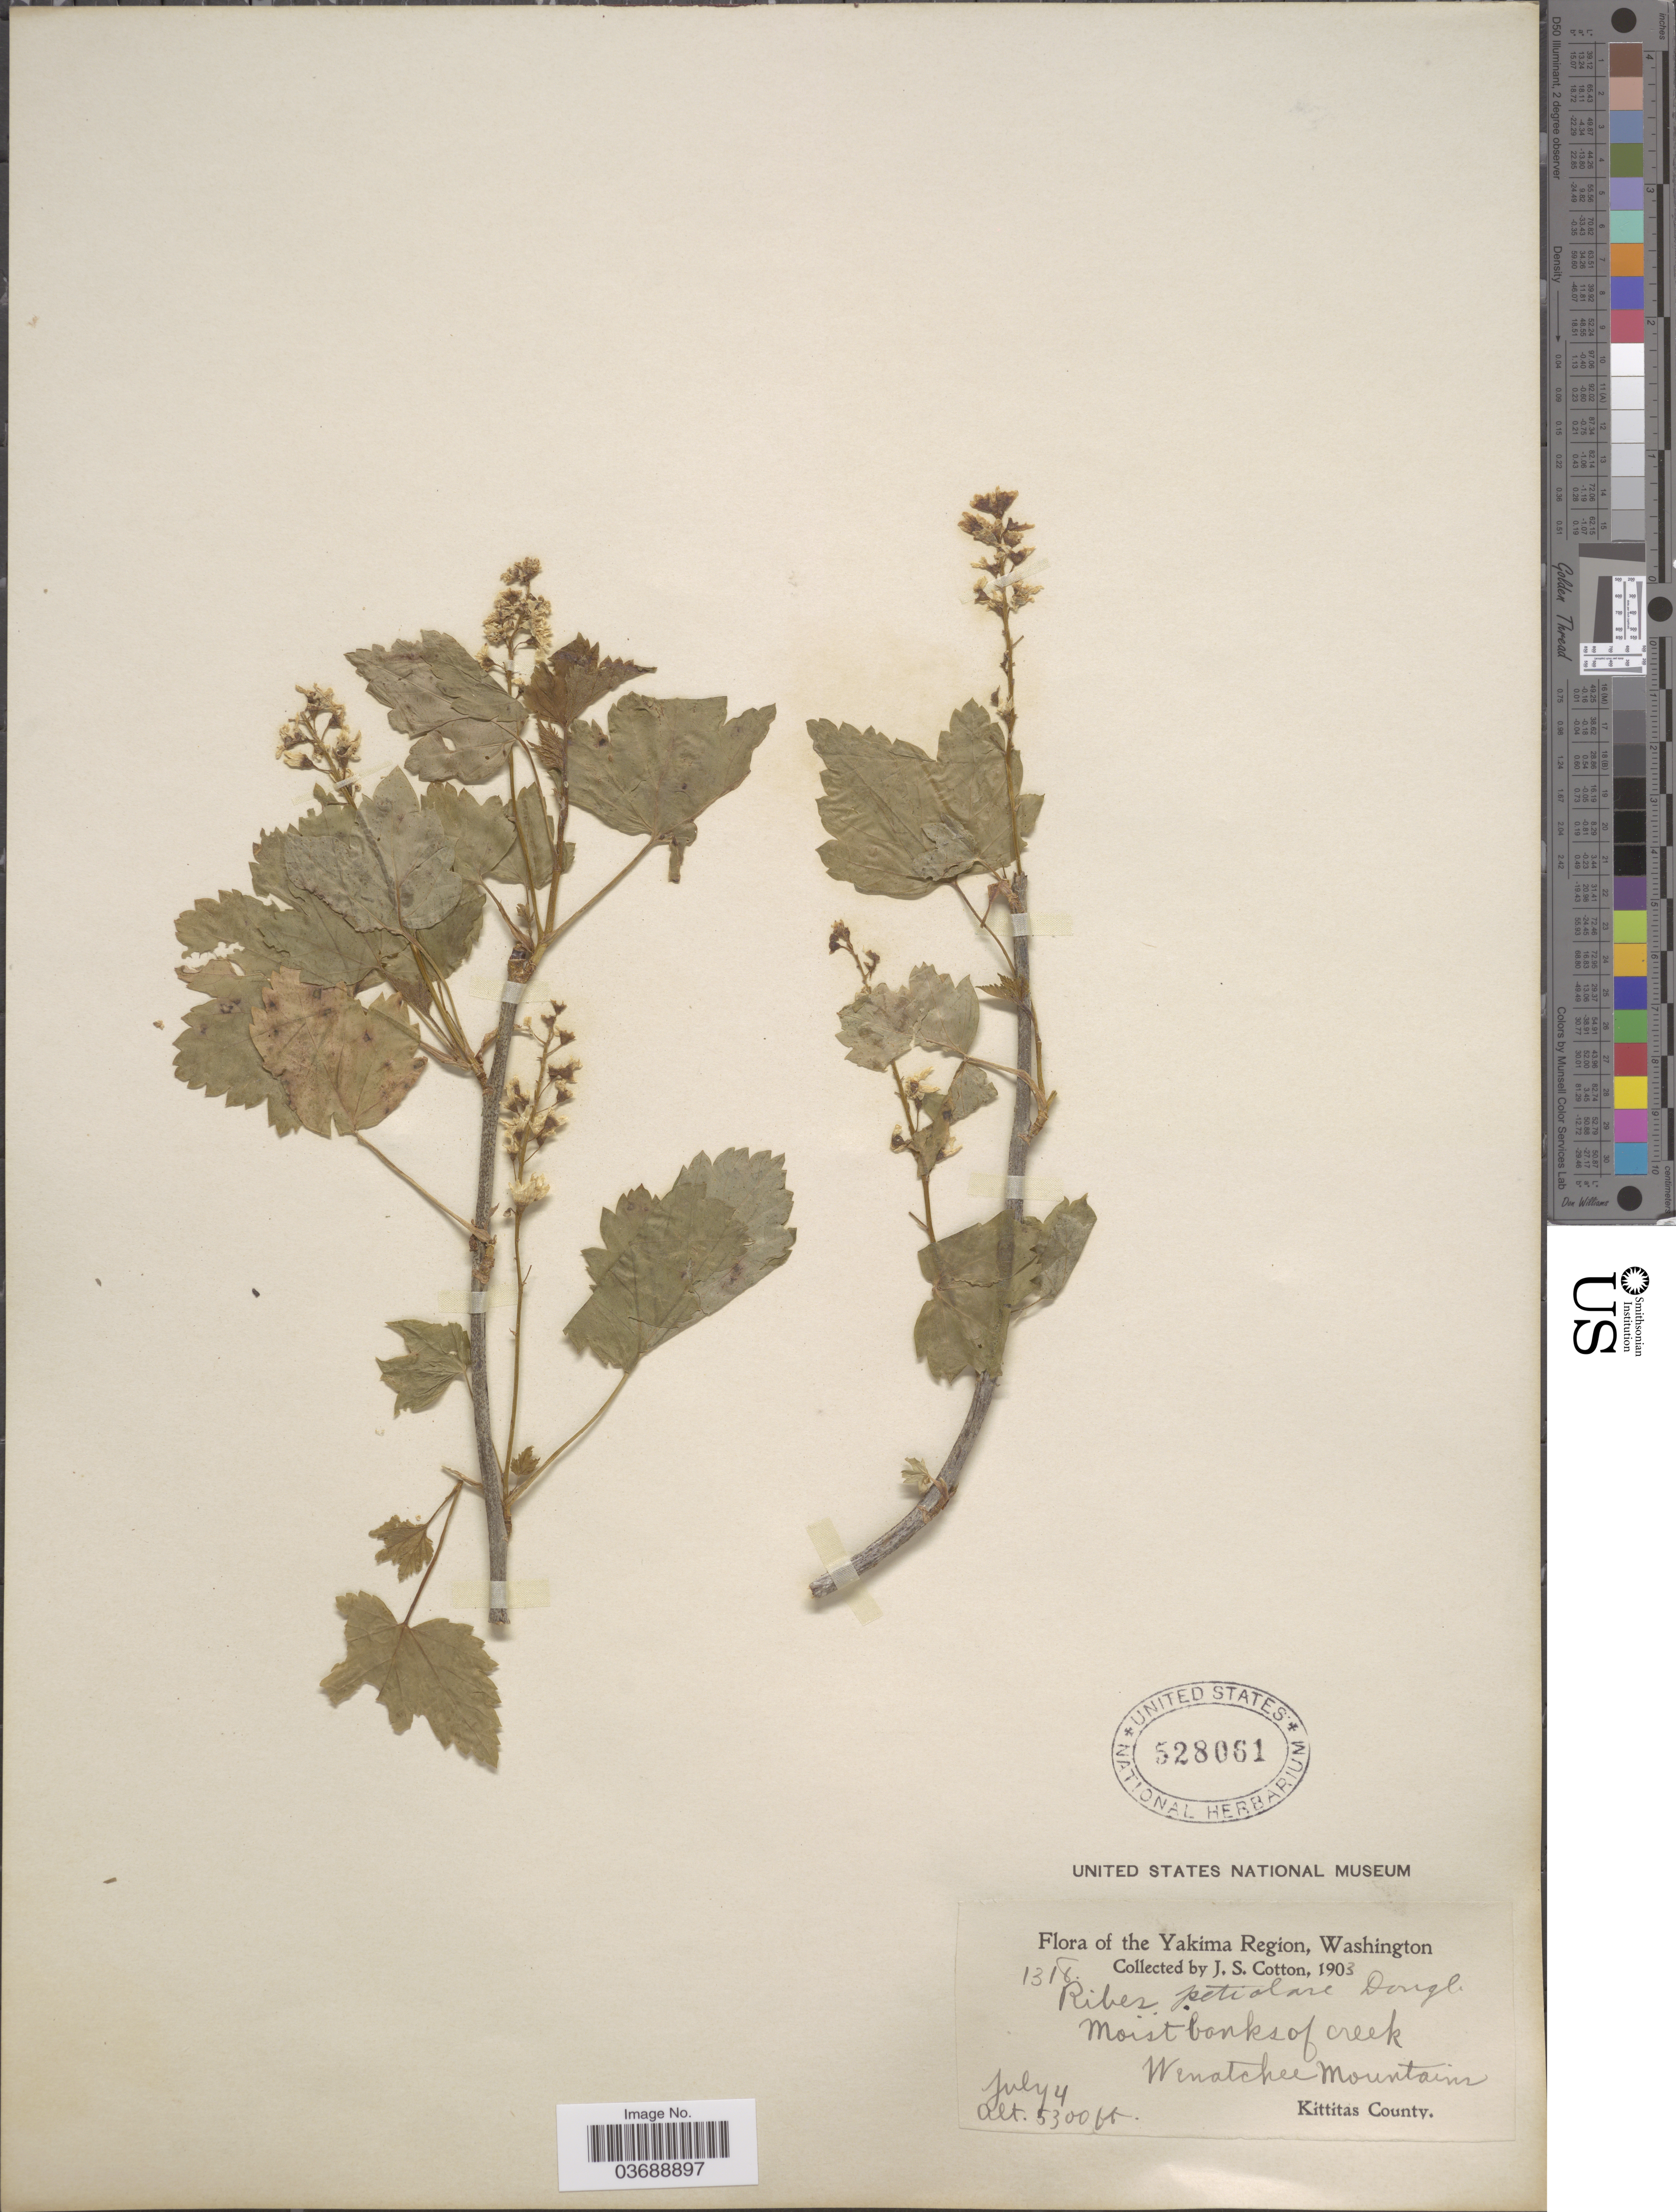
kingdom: Plantae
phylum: Tracheophyta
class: Magnoliopsida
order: Saxifragales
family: Grossulariaceae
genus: Ribes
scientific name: Ribes petiolare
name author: Douglas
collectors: J. S. Cotton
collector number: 1318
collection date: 1903-07-04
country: United States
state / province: Washington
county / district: Kittitas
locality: The Yakima Region. Wenatchee Mountains. Kittitas County.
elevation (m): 1615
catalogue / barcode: US 528061